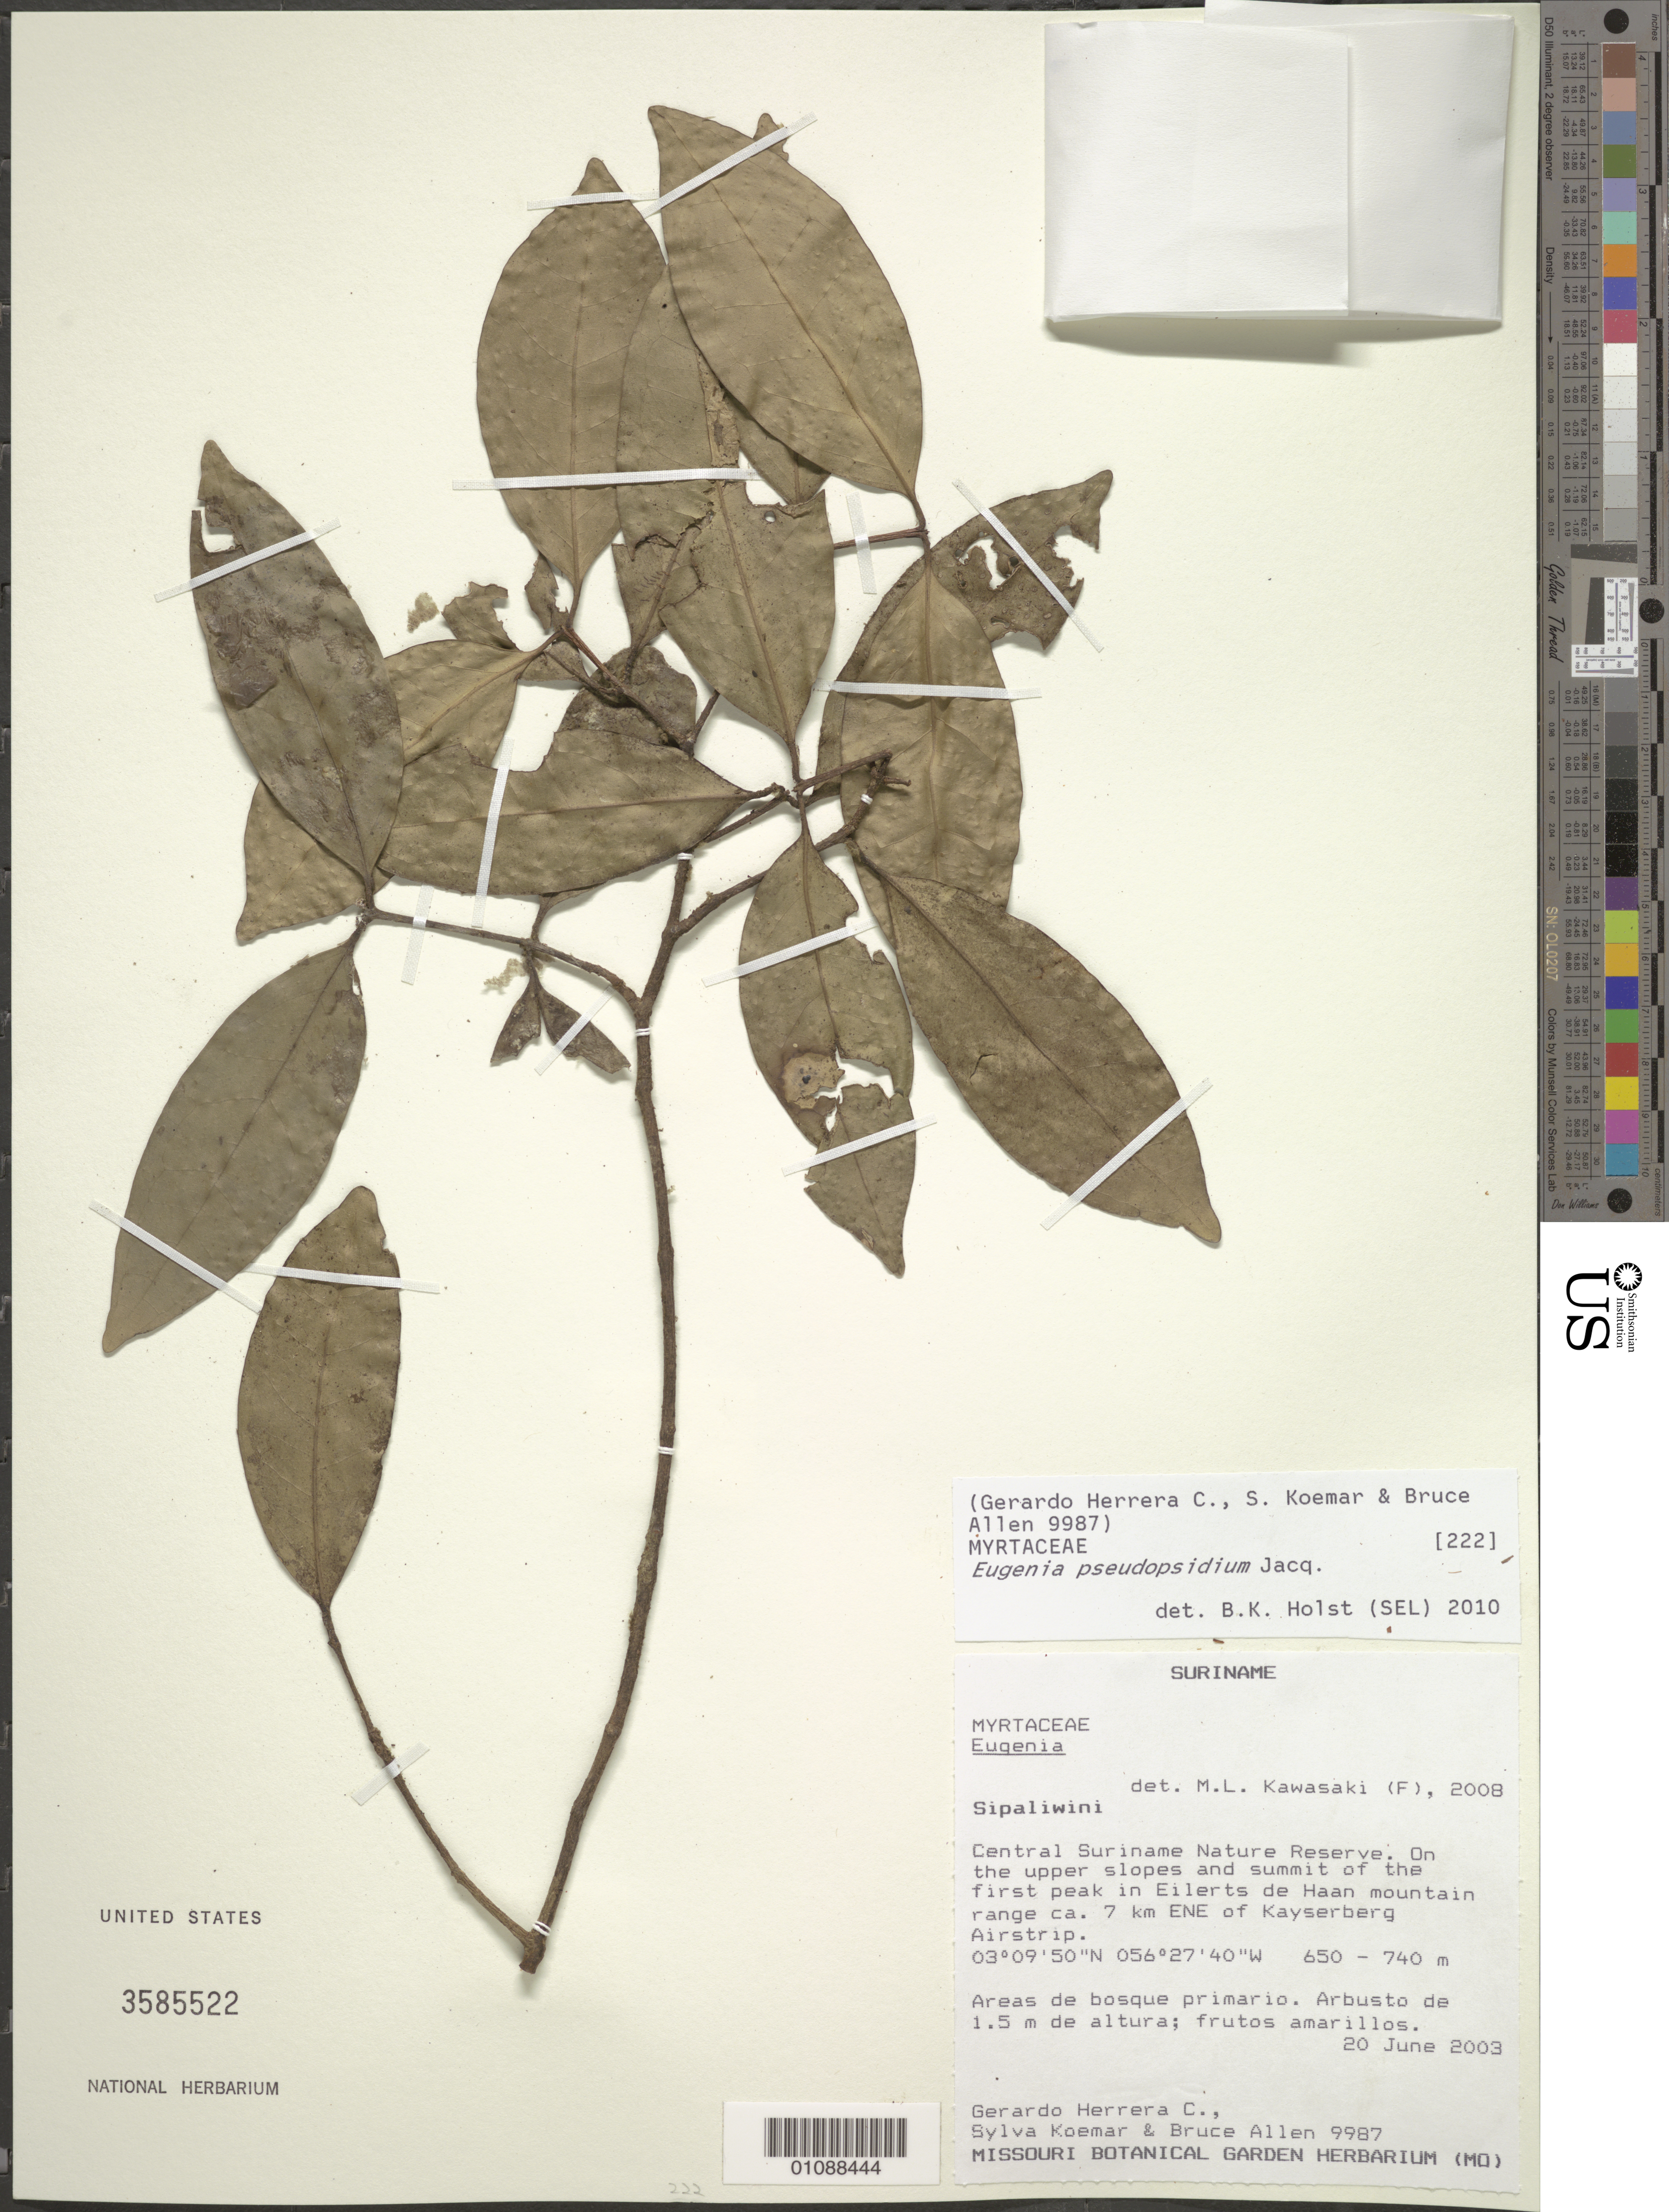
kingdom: Plantae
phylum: Tracheophyta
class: Magnoliopsida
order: Myrtales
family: Myrtaceae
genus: Eugenia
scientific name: Eugenia pseudopsidium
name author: Jacq.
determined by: Holst, Bruce K.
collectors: G. Herrera Ch., S. Koemar & B. Allen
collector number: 9987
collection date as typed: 20-Jun-03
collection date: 2003-06-20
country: Suriname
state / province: Sipaliwini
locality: Central Suriname Nature Reserve. On upper slopes and summit of the first peak in Eilerts de Haan mountain range, ca 7km ENE of Kayserberg Airstrip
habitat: Areas de bosque primerio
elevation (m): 650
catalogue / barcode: US 3585522